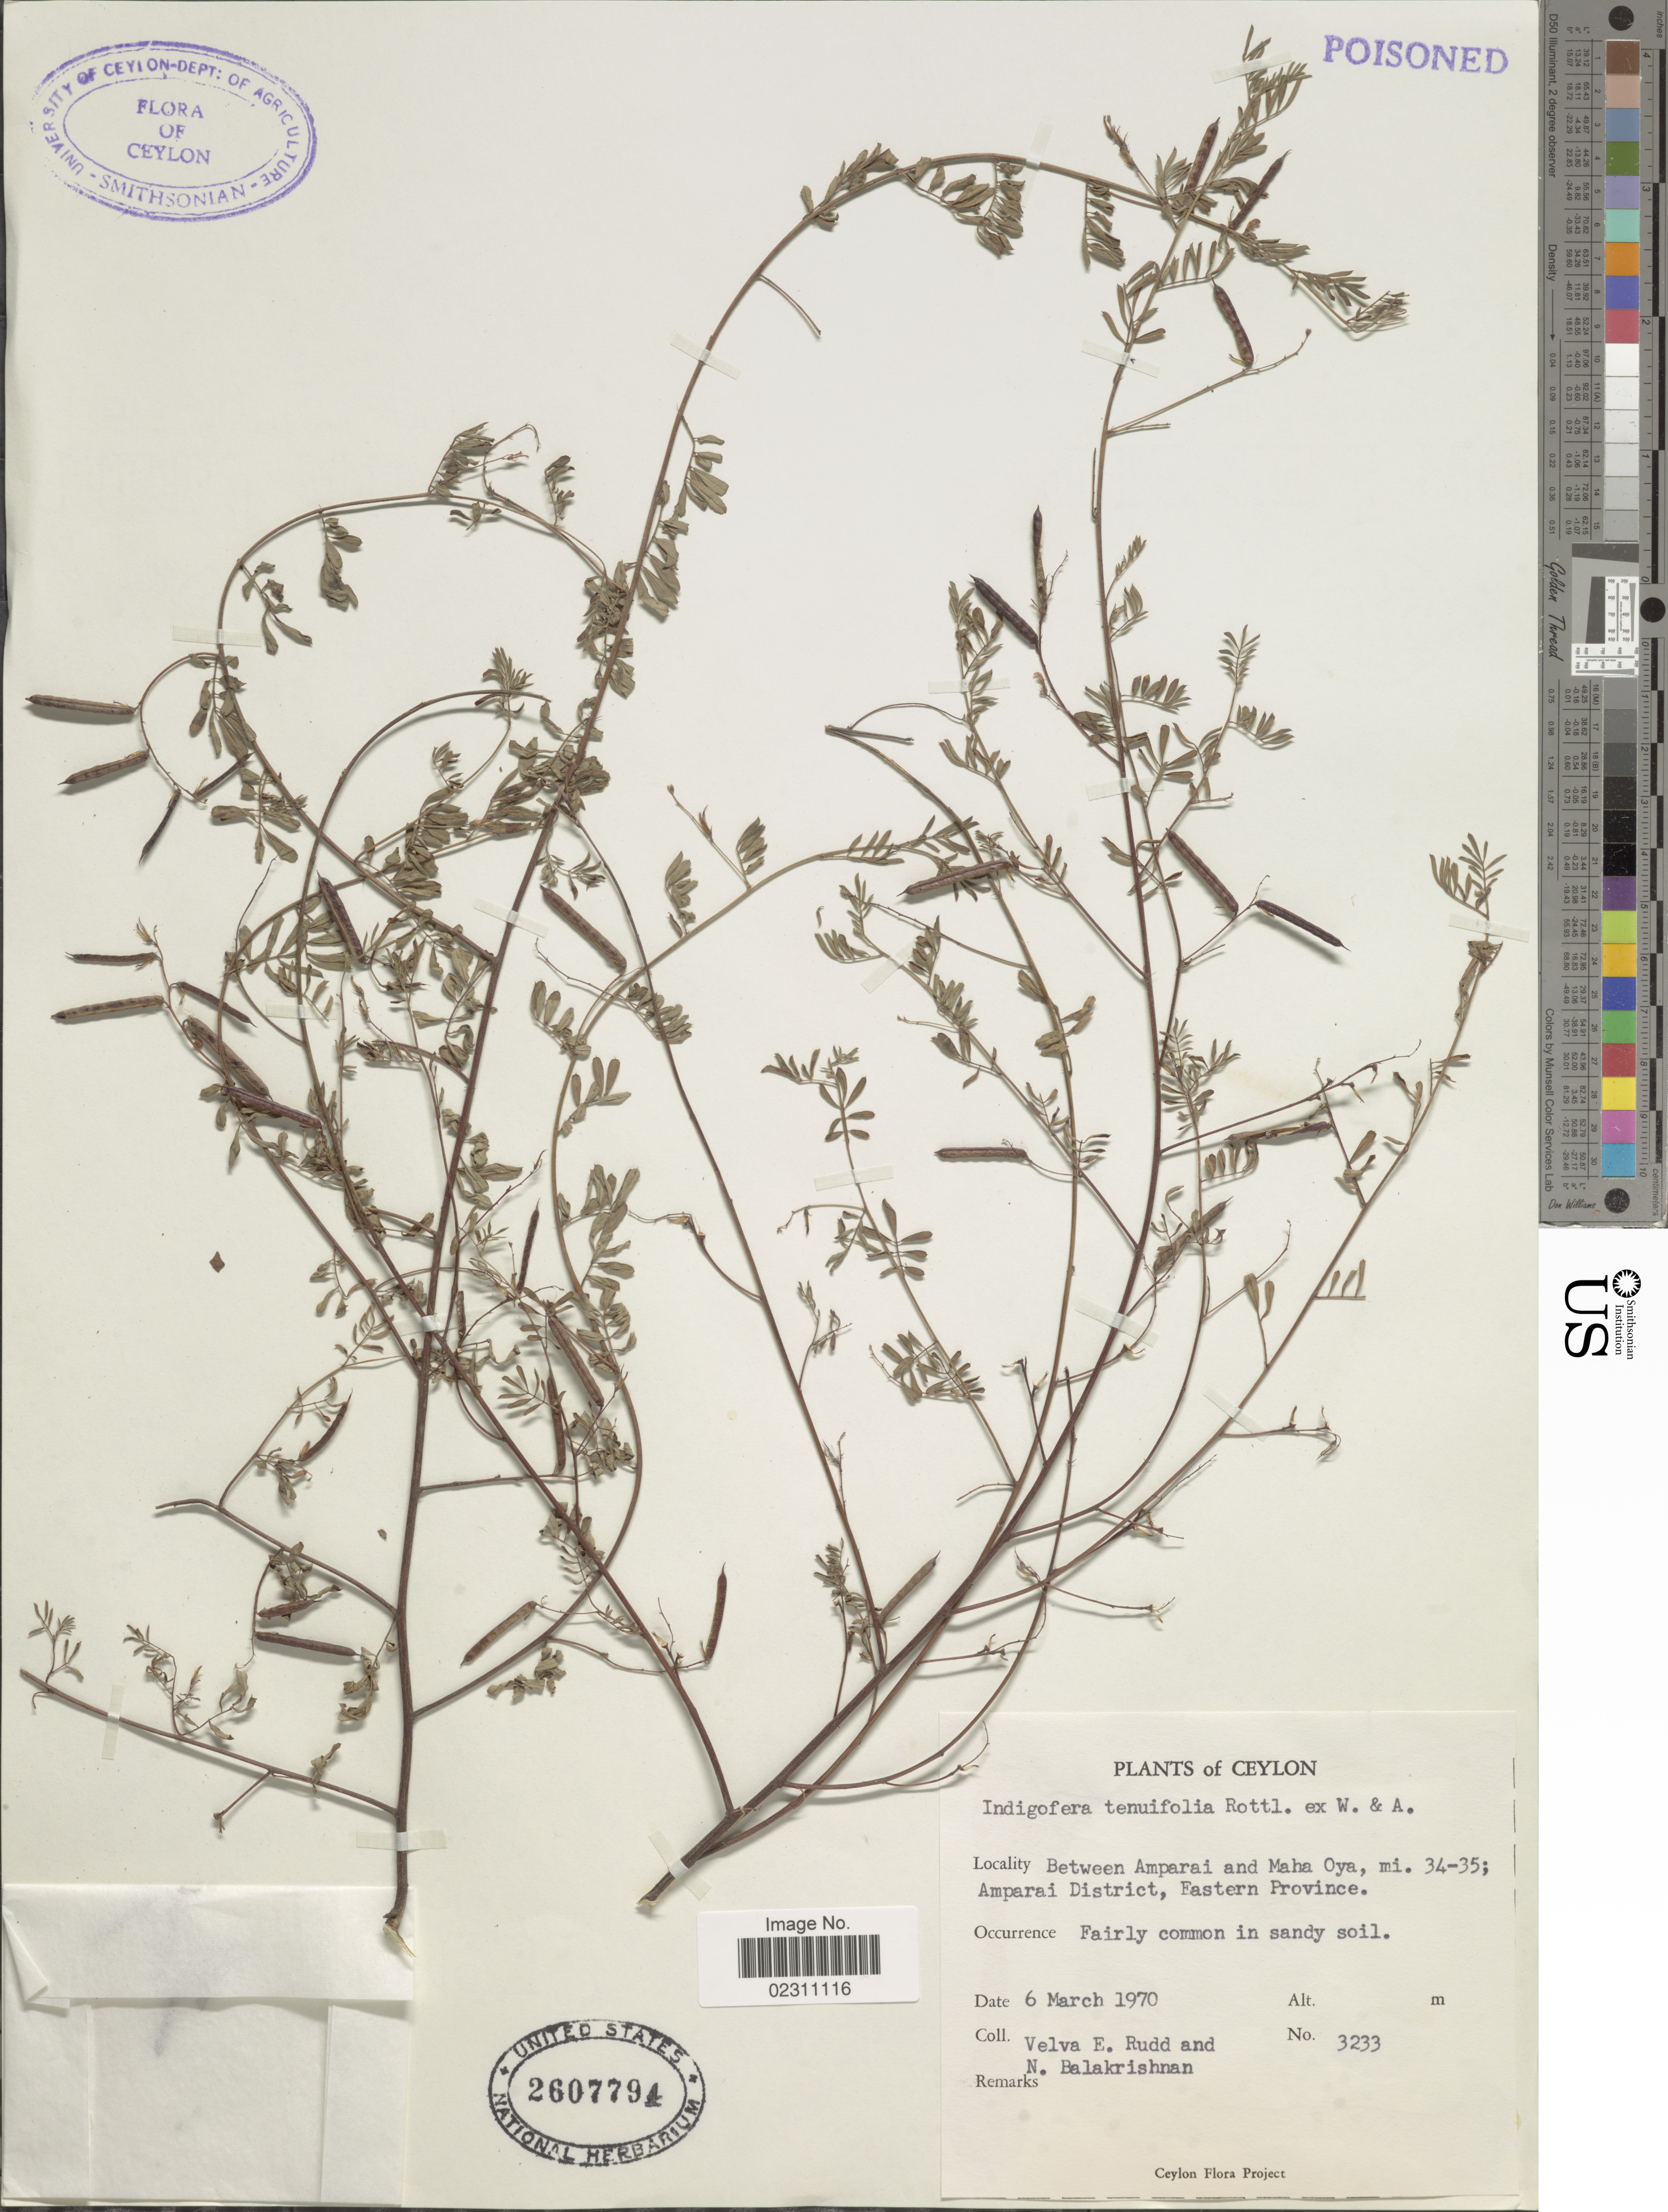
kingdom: Plantae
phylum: Tracheophyta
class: Magnoliopsida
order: Fabales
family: Fabaceae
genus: Indigofera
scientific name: Indigofera tenuifolia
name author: Lam.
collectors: V. E. Rudd & N. Balakrishnan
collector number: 3233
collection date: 1970-03-06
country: Sri Lanka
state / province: Eastern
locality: Ceylon, between Amparai and Maha Oya, mi 34-35, Amparai District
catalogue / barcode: US 2607794